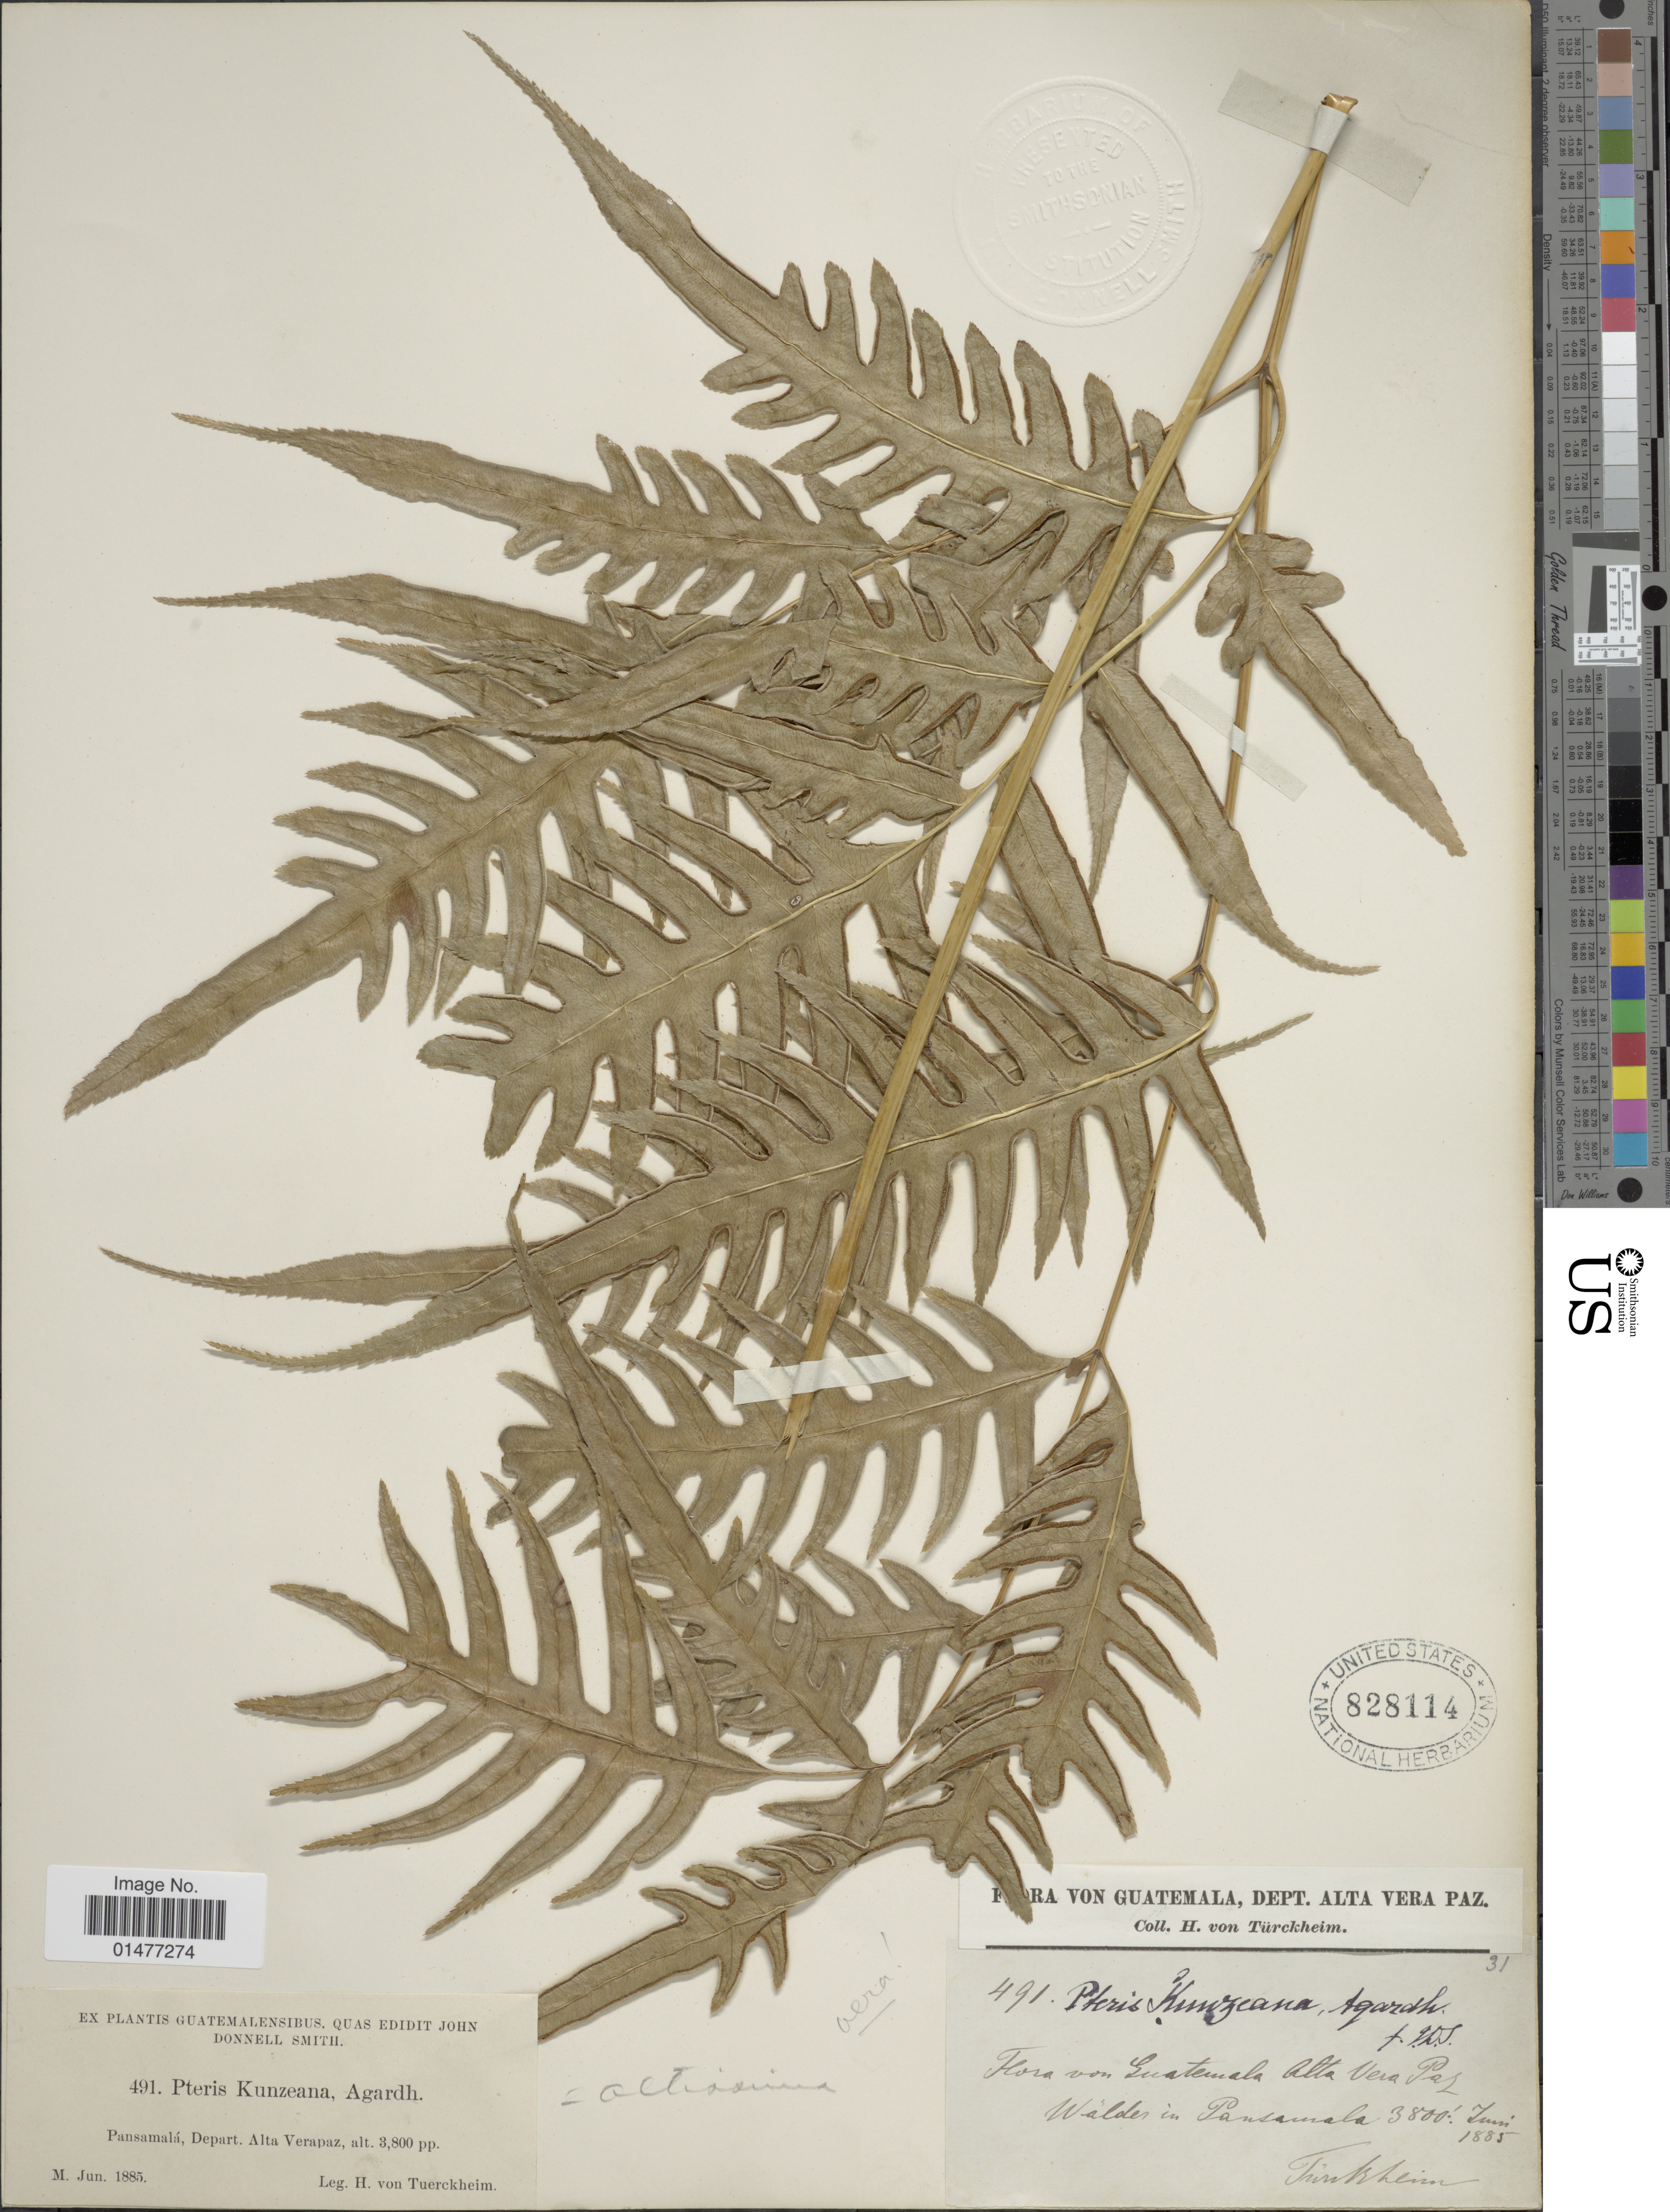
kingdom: Plantae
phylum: Tracheophyta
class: Polypodiopsida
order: Polypodiales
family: Pteridaceae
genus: Pteris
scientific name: Pteris altissima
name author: Poir.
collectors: H. von Türckheim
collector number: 491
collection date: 1885-06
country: Guatemala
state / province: Alta Verapaz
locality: Flora van Guatemala, Pansamala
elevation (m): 1158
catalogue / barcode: US 828114